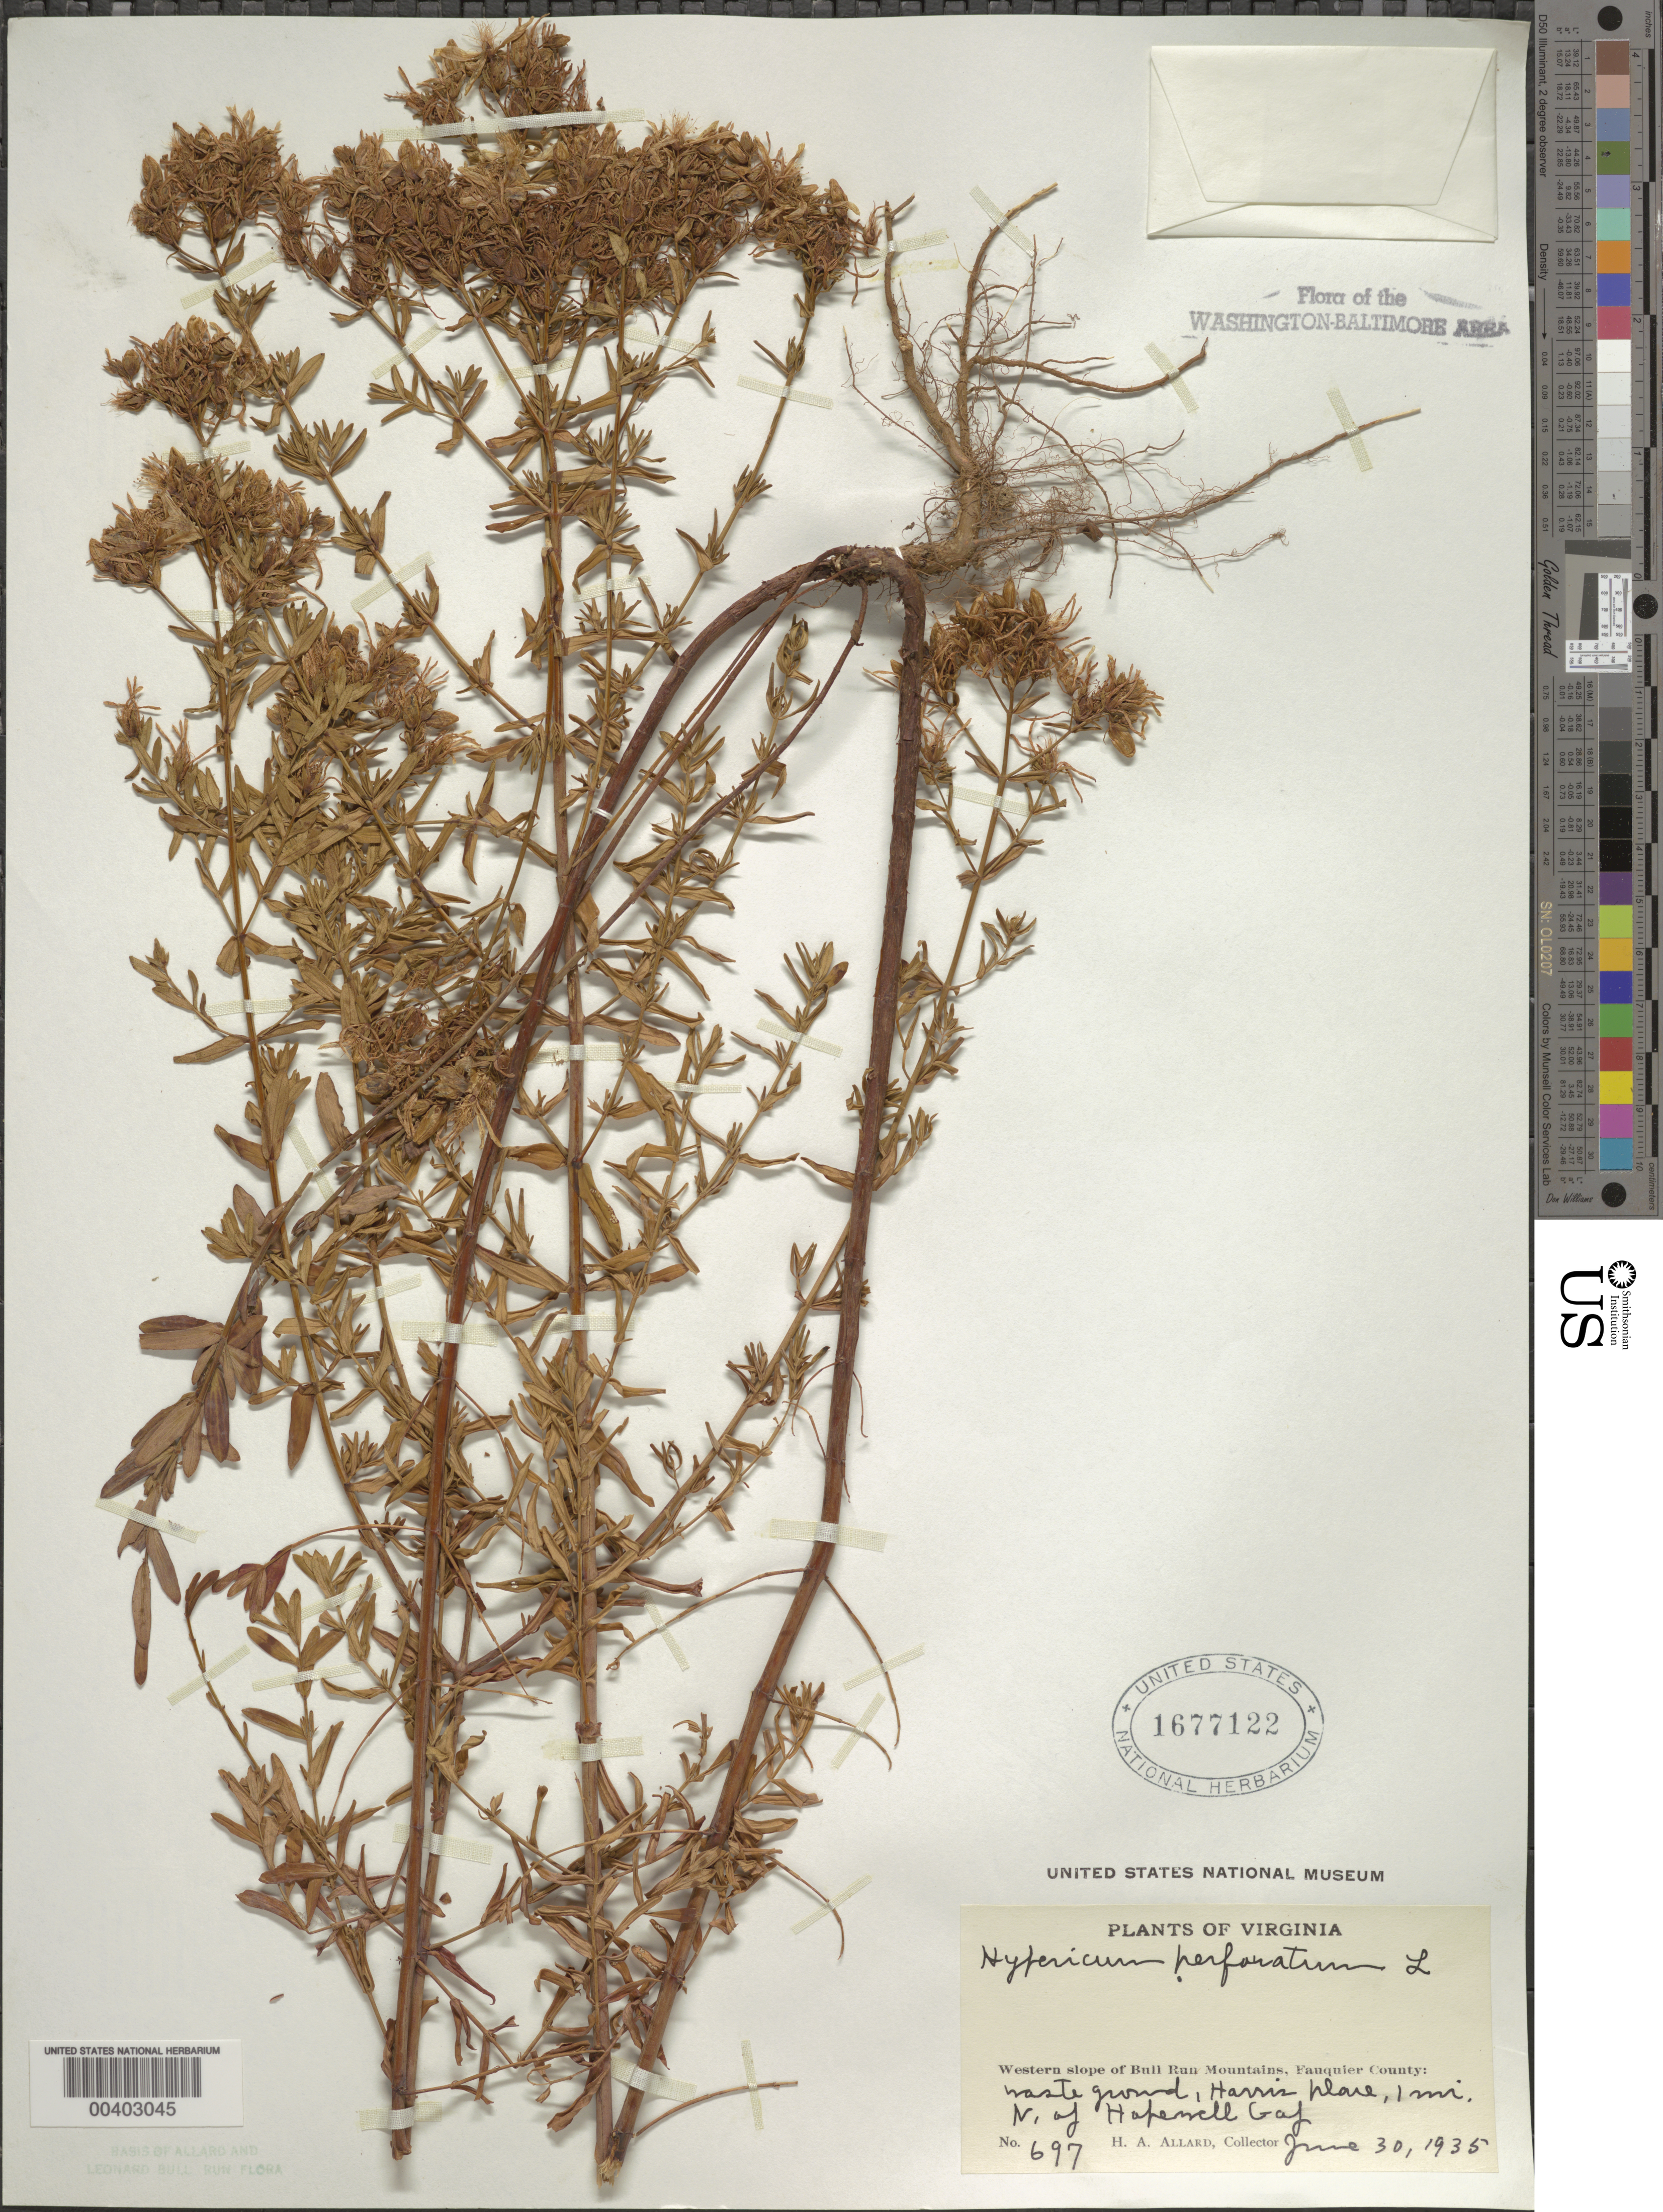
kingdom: Plantae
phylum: Tracheophyta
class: Magnoliopsida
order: Malpighiales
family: Hypericaceae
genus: Hypericum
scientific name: Hypericum perforatum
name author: L.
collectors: H. A. Allard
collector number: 697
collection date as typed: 30 Jun 1935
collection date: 1935-06-30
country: United States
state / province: Virginia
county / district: Fauquier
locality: North of Hopewell Gap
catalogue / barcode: US 1677122